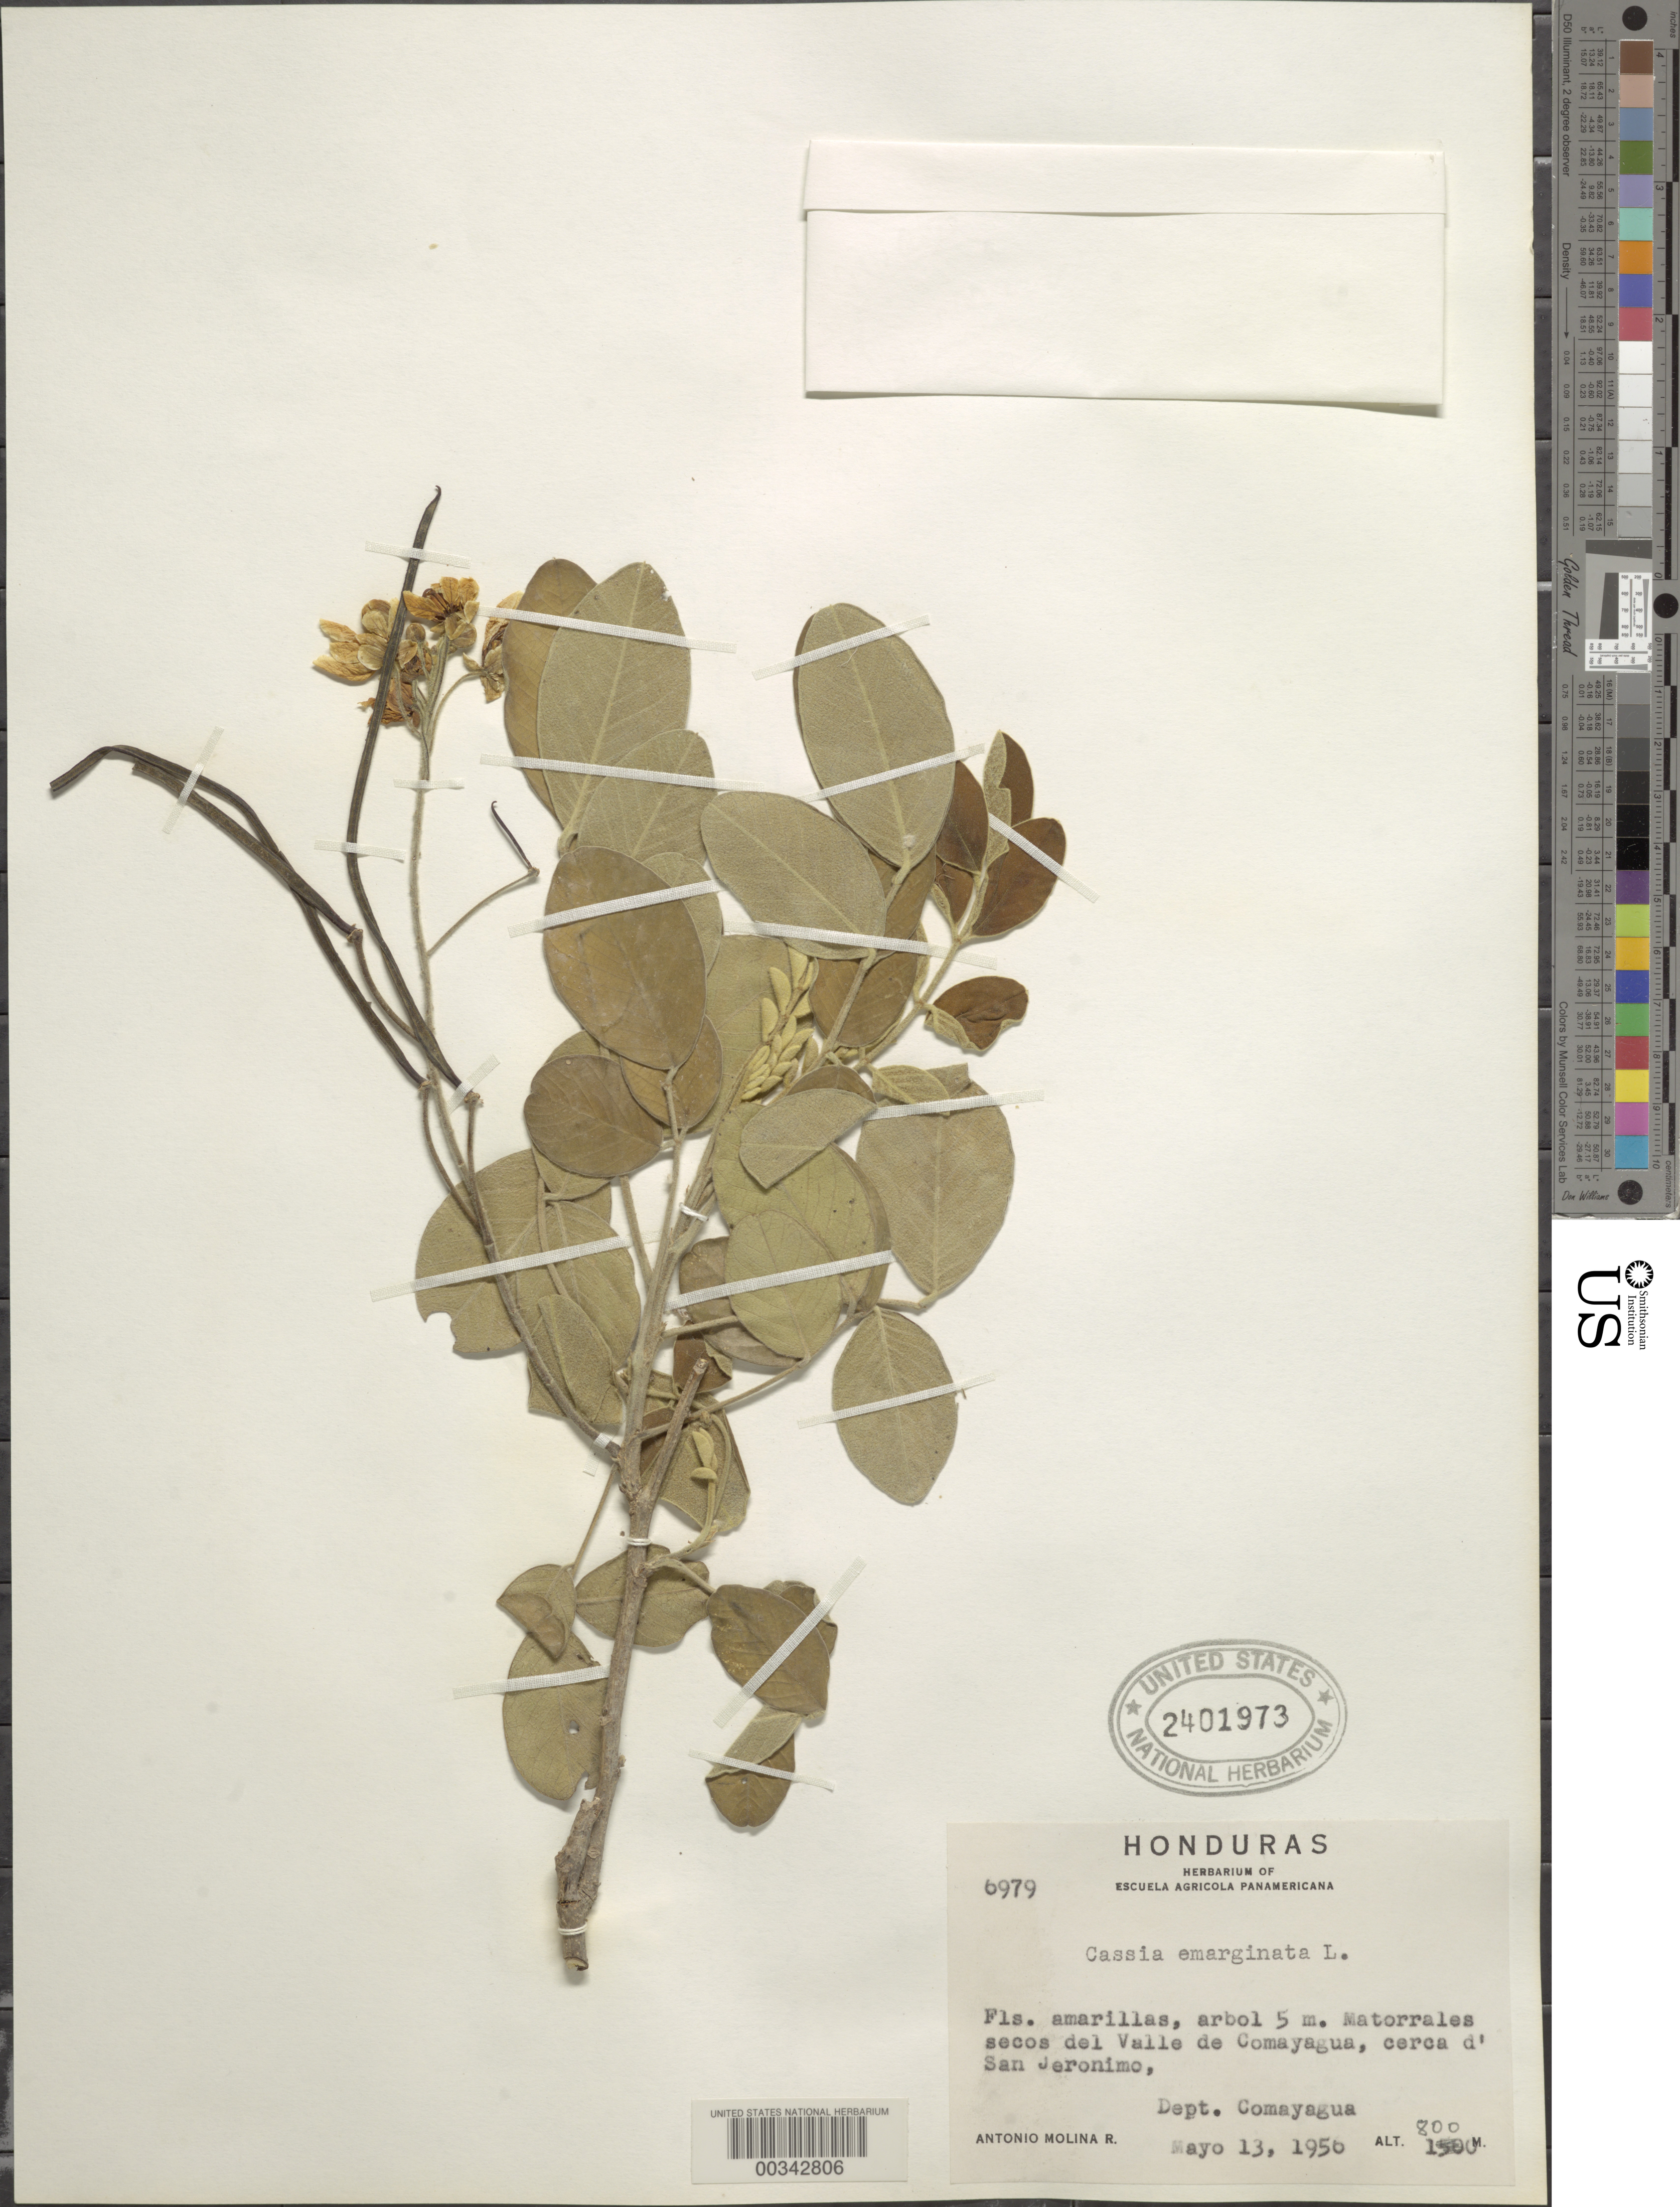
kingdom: Plantae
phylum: Tracheophyta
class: Magnoliopsida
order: Fabales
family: Fabaceae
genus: Senna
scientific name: Senna emarginata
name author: L.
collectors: A. Molina R.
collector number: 6979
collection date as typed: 13 May 1956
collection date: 1956-05-13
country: Honduras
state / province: Comayagua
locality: Valle de Comayagua near San Jeronimo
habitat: Secondary thickets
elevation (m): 800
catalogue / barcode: US 2401973